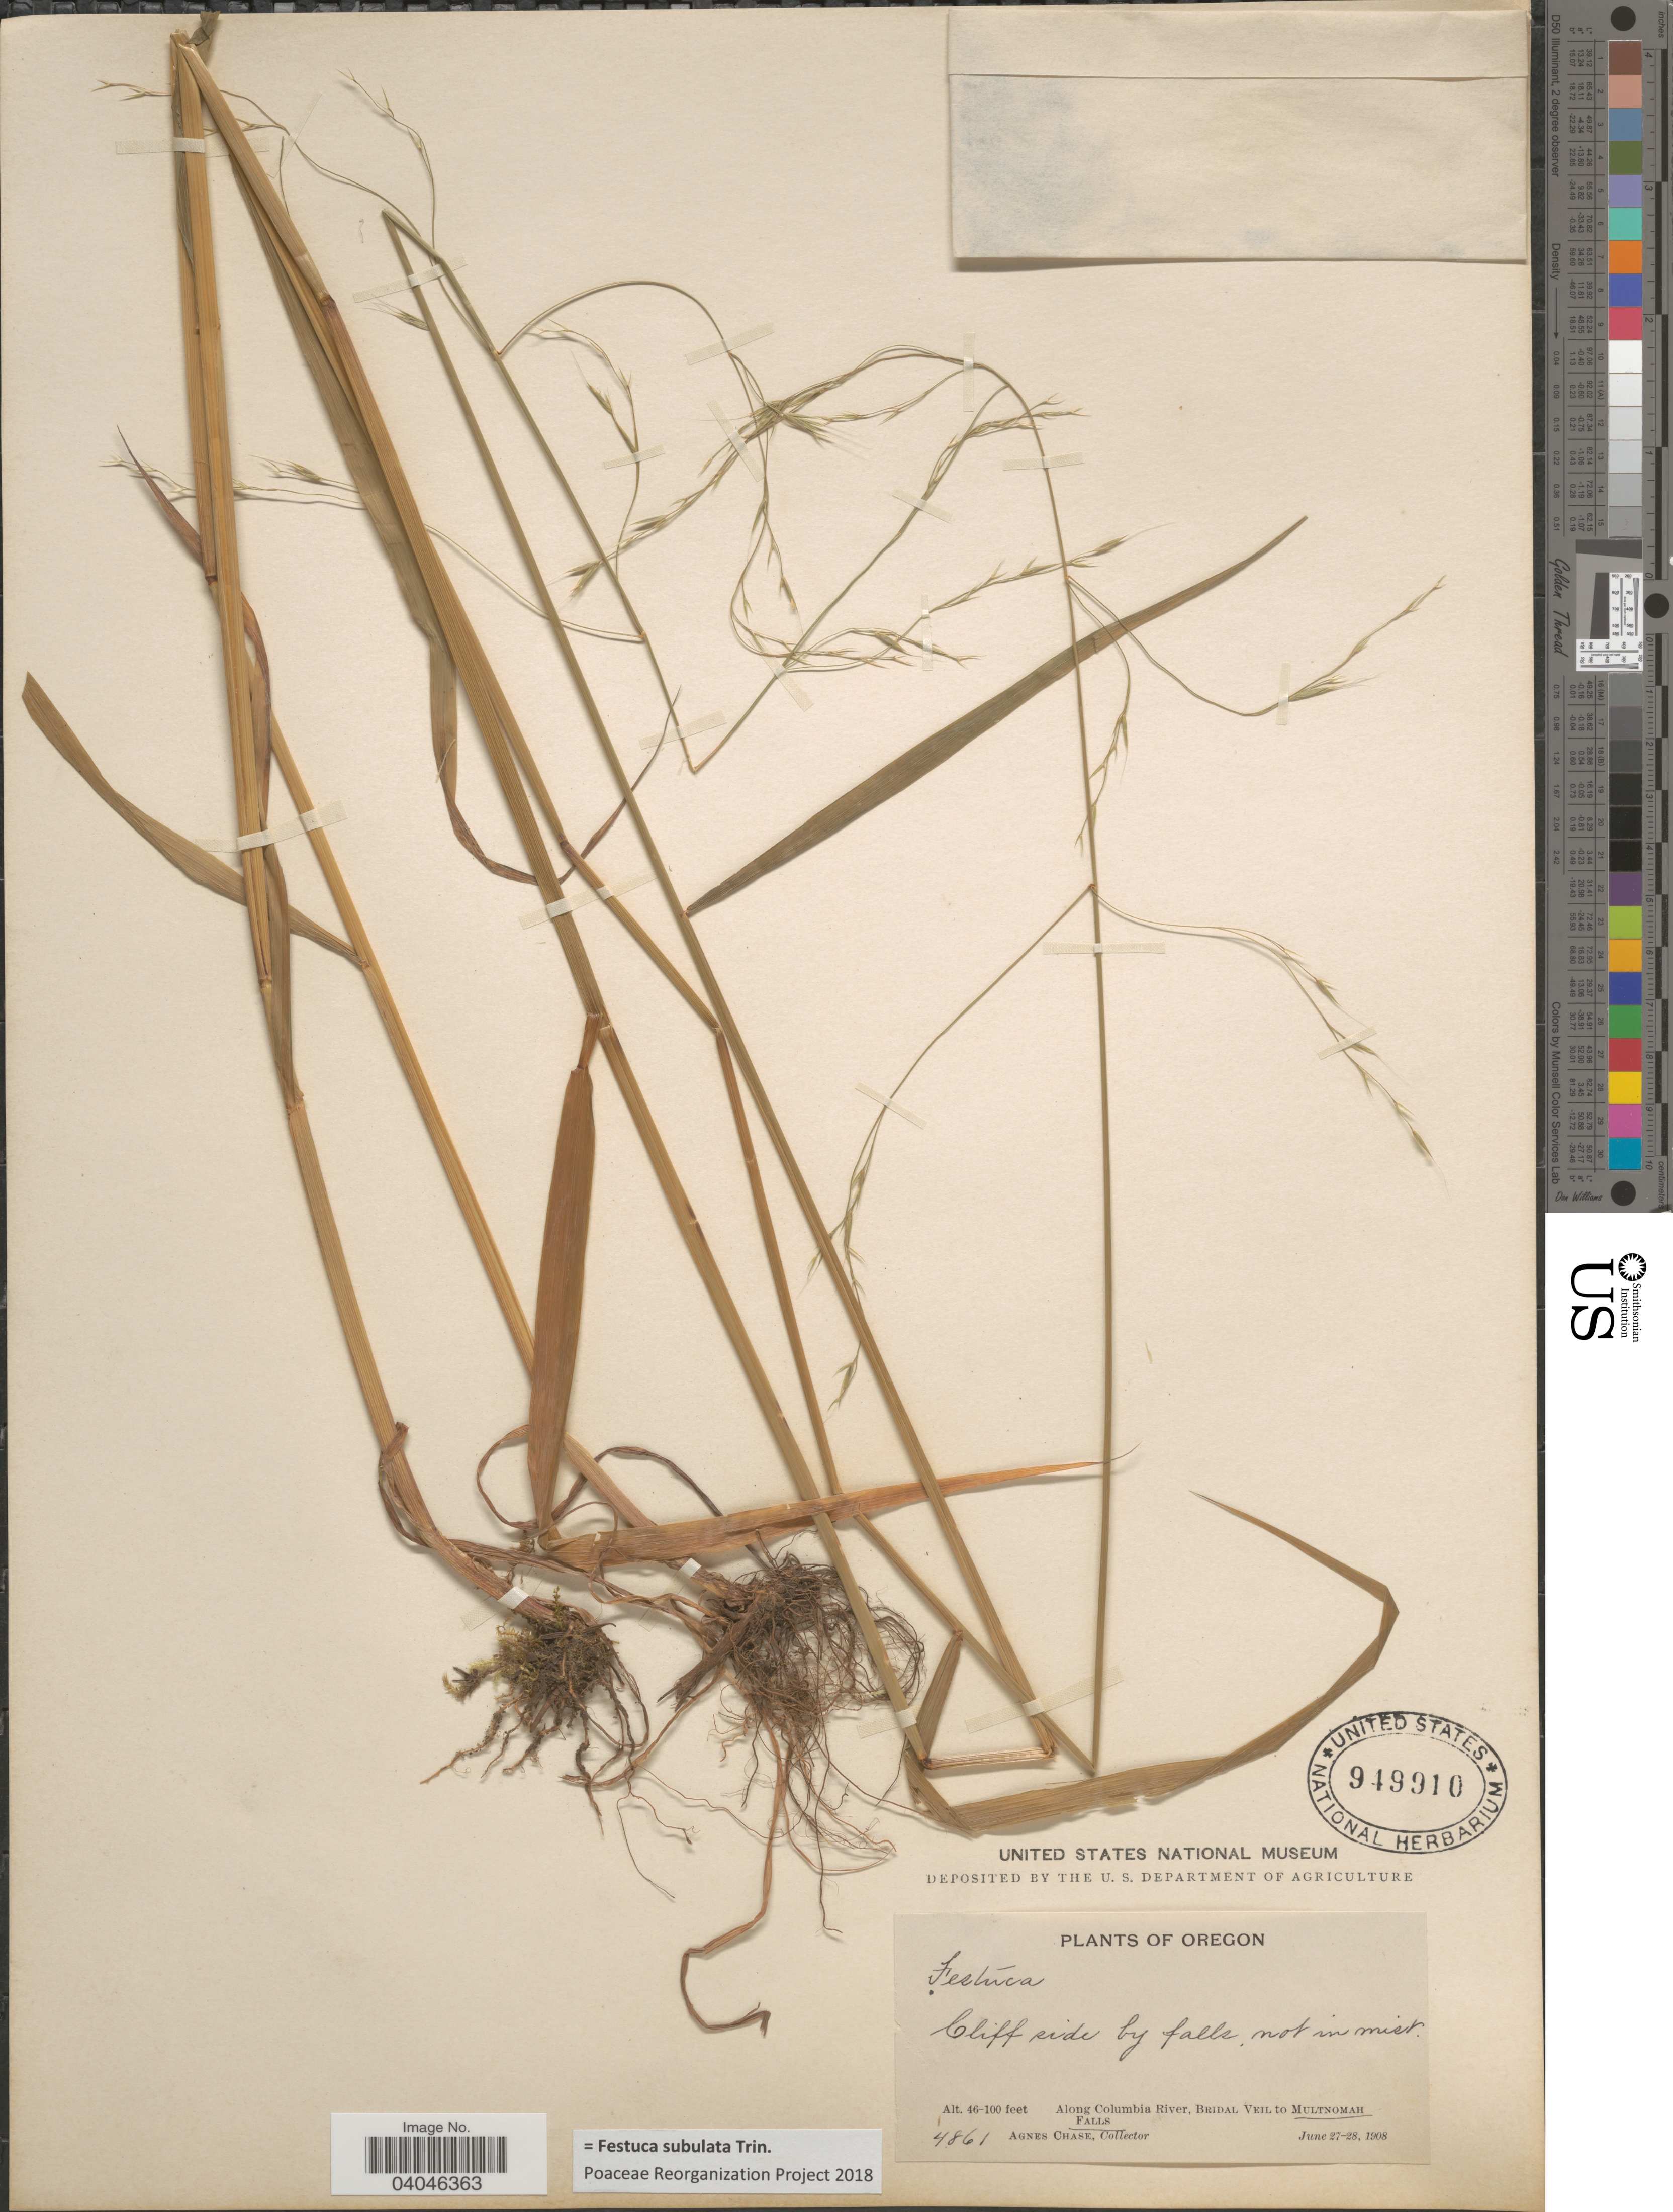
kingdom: Plantae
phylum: Tracheophyta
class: Liliopsida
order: Poales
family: Poaceae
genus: Festuca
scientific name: Festuca subulata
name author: Trin.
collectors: A. Chase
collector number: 4861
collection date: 1908-06-27/1908-06-28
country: United States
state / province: Oregon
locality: Along columbia River, Bridal Veil to Multnomah.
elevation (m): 14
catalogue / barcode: US 949910